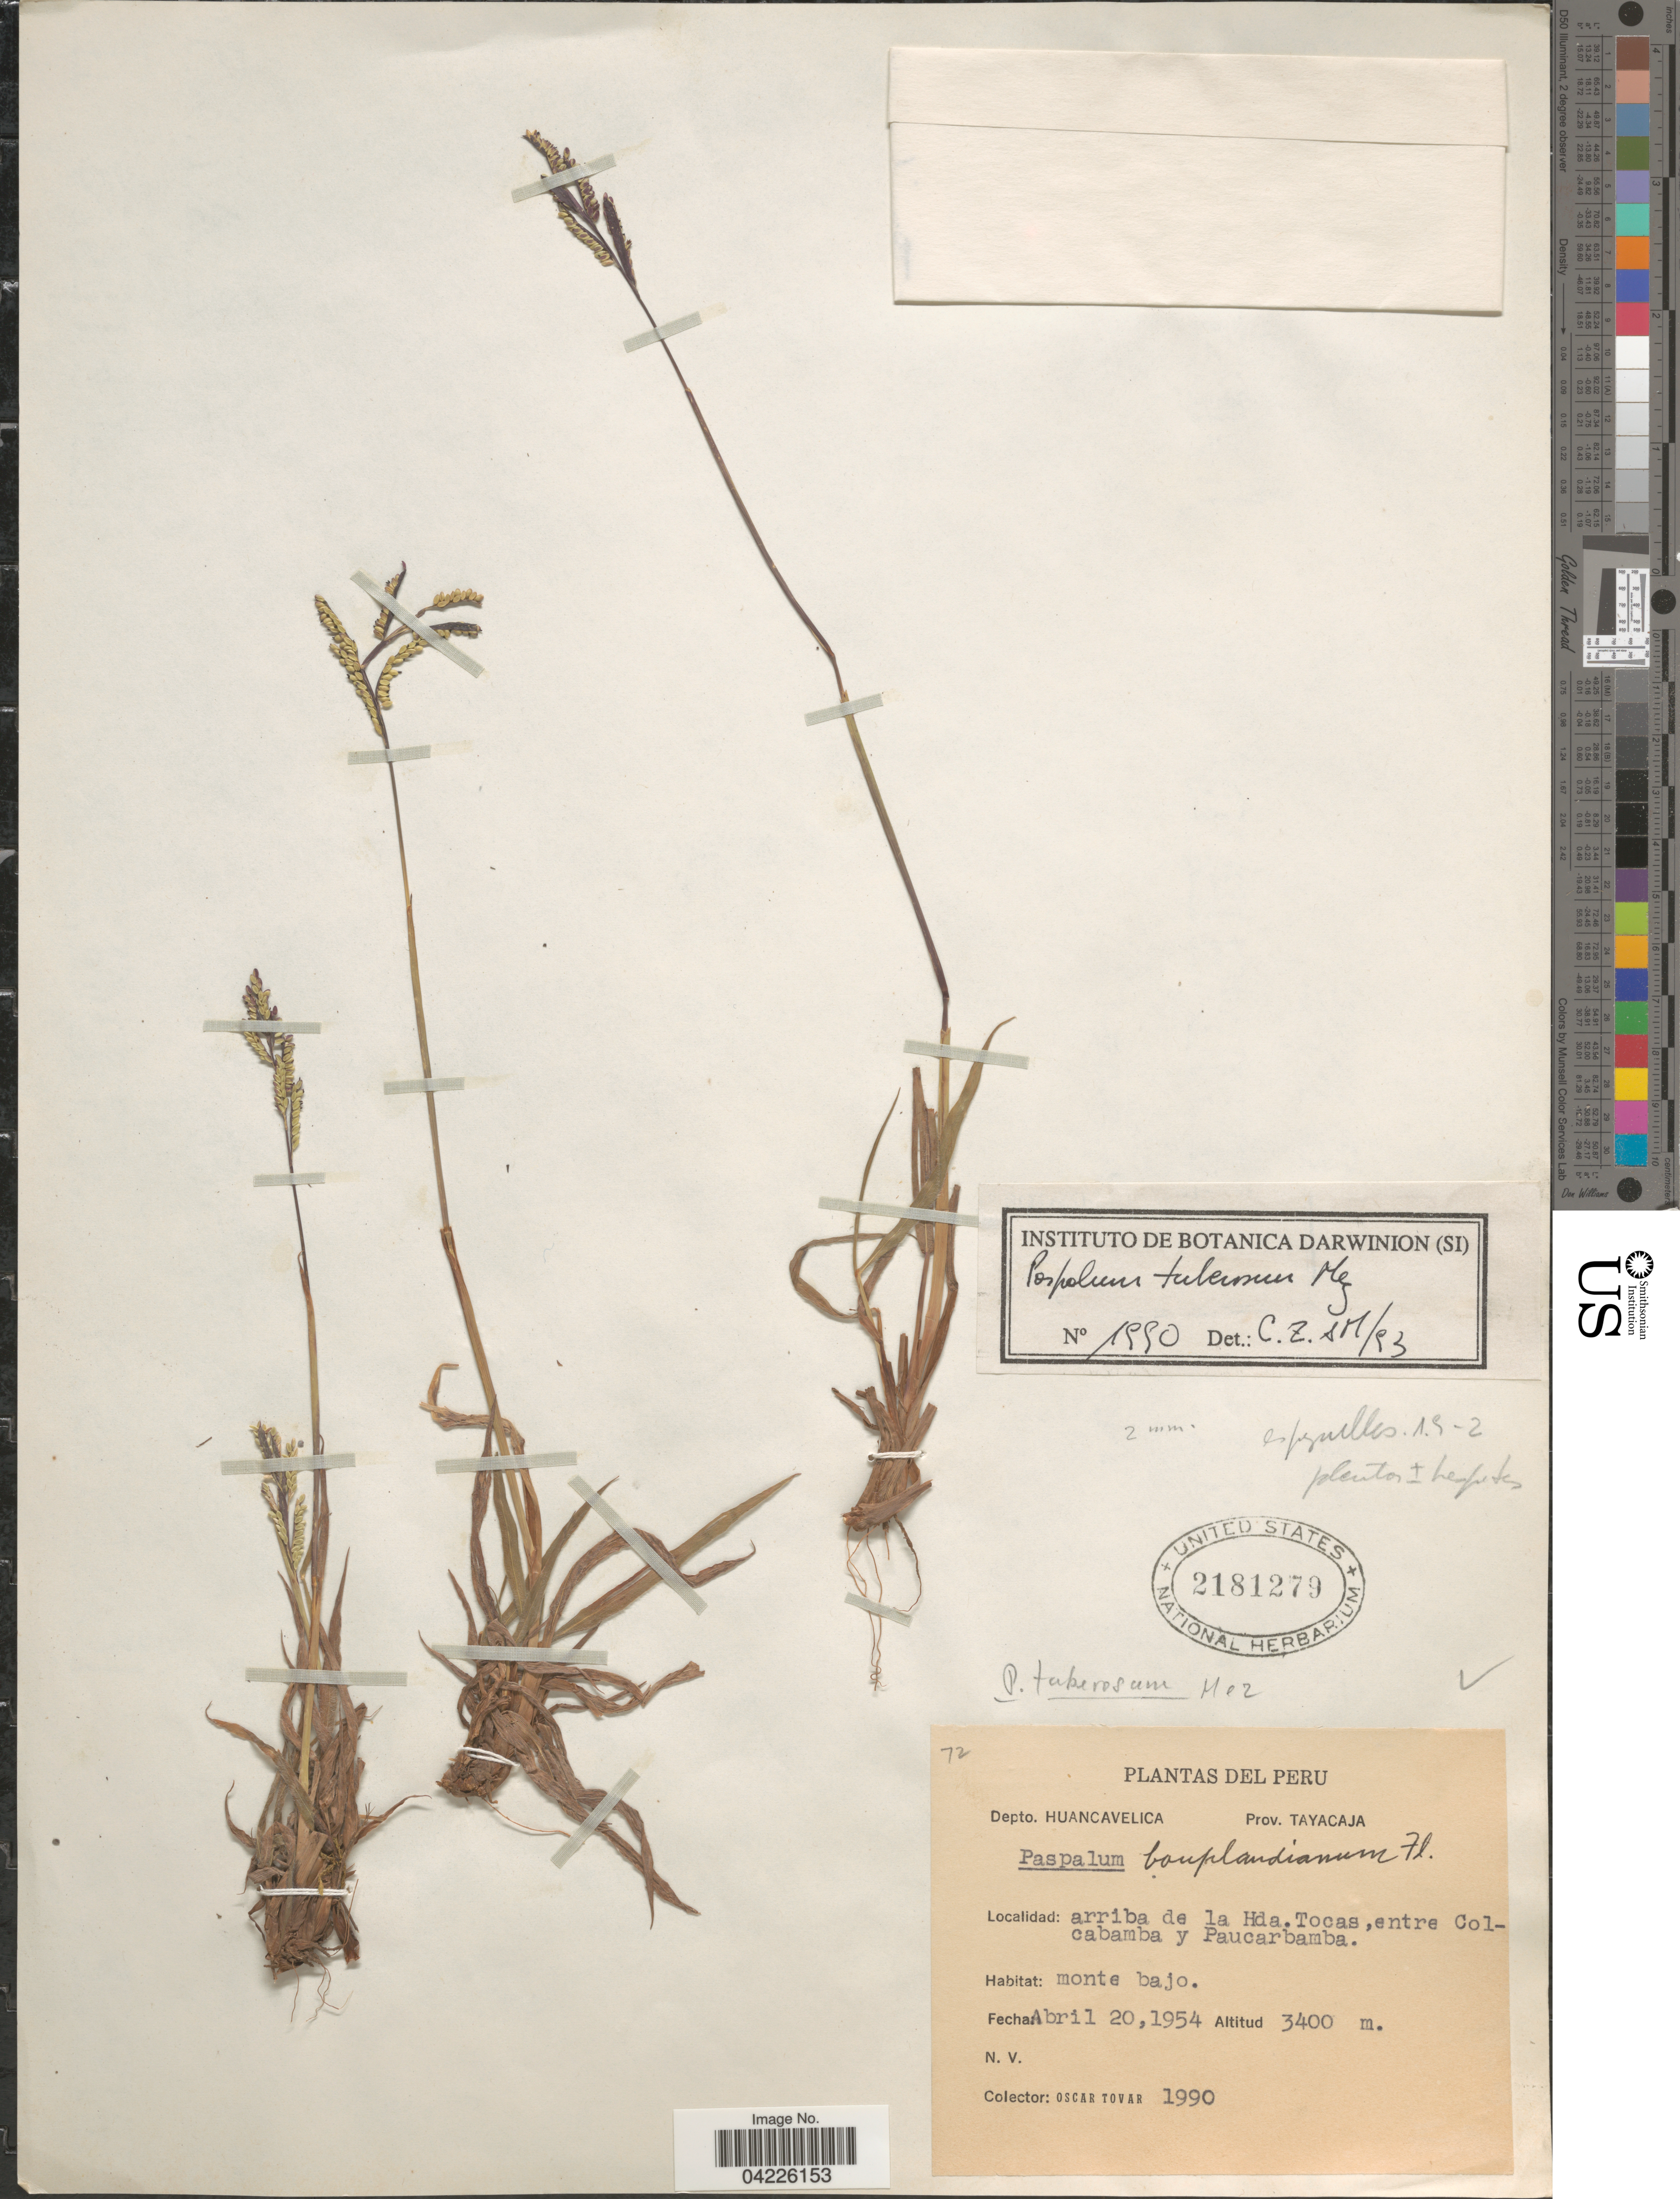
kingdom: Plantae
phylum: Tracheophyta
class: Liliopsida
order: Poales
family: Poaceae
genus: Paspalum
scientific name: Paspalum tuberosum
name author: Mez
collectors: Ó. Tovar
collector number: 1990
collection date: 1954-04-20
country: Peru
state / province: Huancavelica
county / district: Tayacaja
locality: Depto. Huancavelica. Prov. Tayacaja. Arriba de la Hda. Tocas, entre Colcabamba y Paucarbamba.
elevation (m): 3400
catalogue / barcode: US 2181279